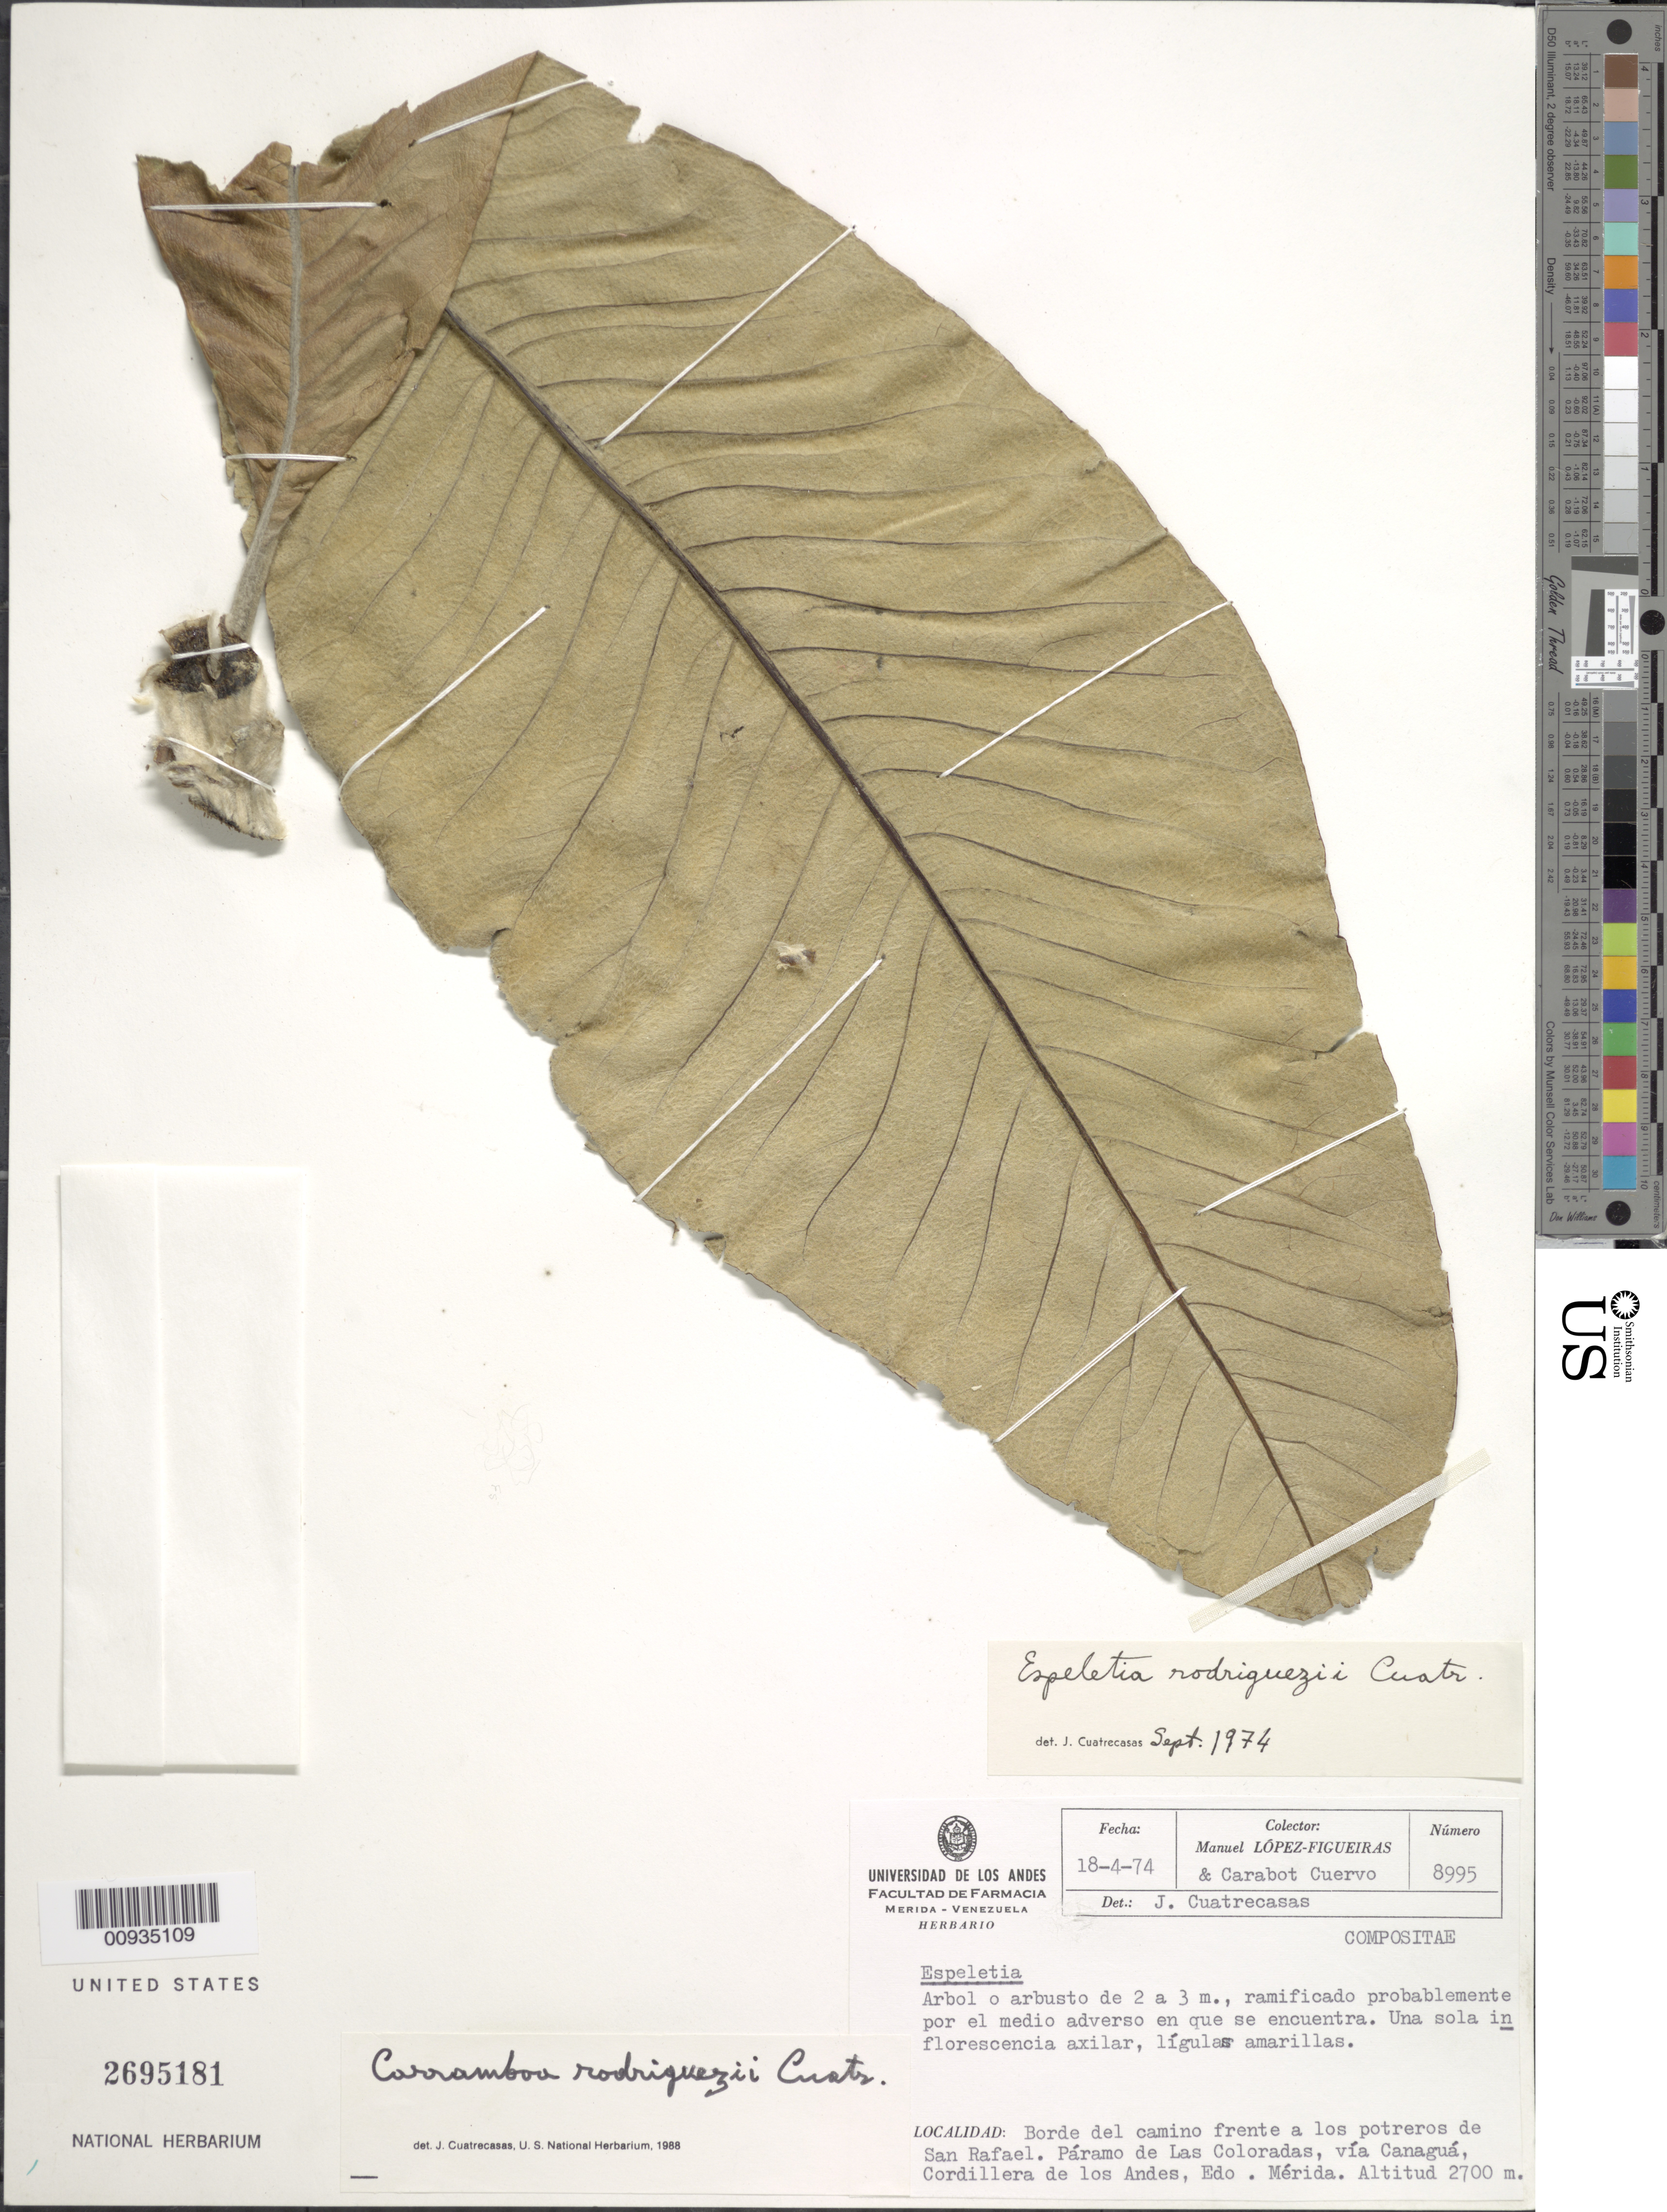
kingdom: Plantae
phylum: Tracheophyta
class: Magnoliopsida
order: Asterales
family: Asteraceae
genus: Carramboa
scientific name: Carramboa rodriguezii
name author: (Cuatrec.) Cuatrec.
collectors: M. López Figueiras & C. Cuervo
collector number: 8995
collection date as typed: Transcribed d/m/y: 18/4/74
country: Venezuela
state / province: Mérida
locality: Borde del camino frente a los potreros de San Rafael. Paramo de Las Coloradas, via Canagua, Cordillera de los Andes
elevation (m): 2700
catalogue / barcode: US 2695181